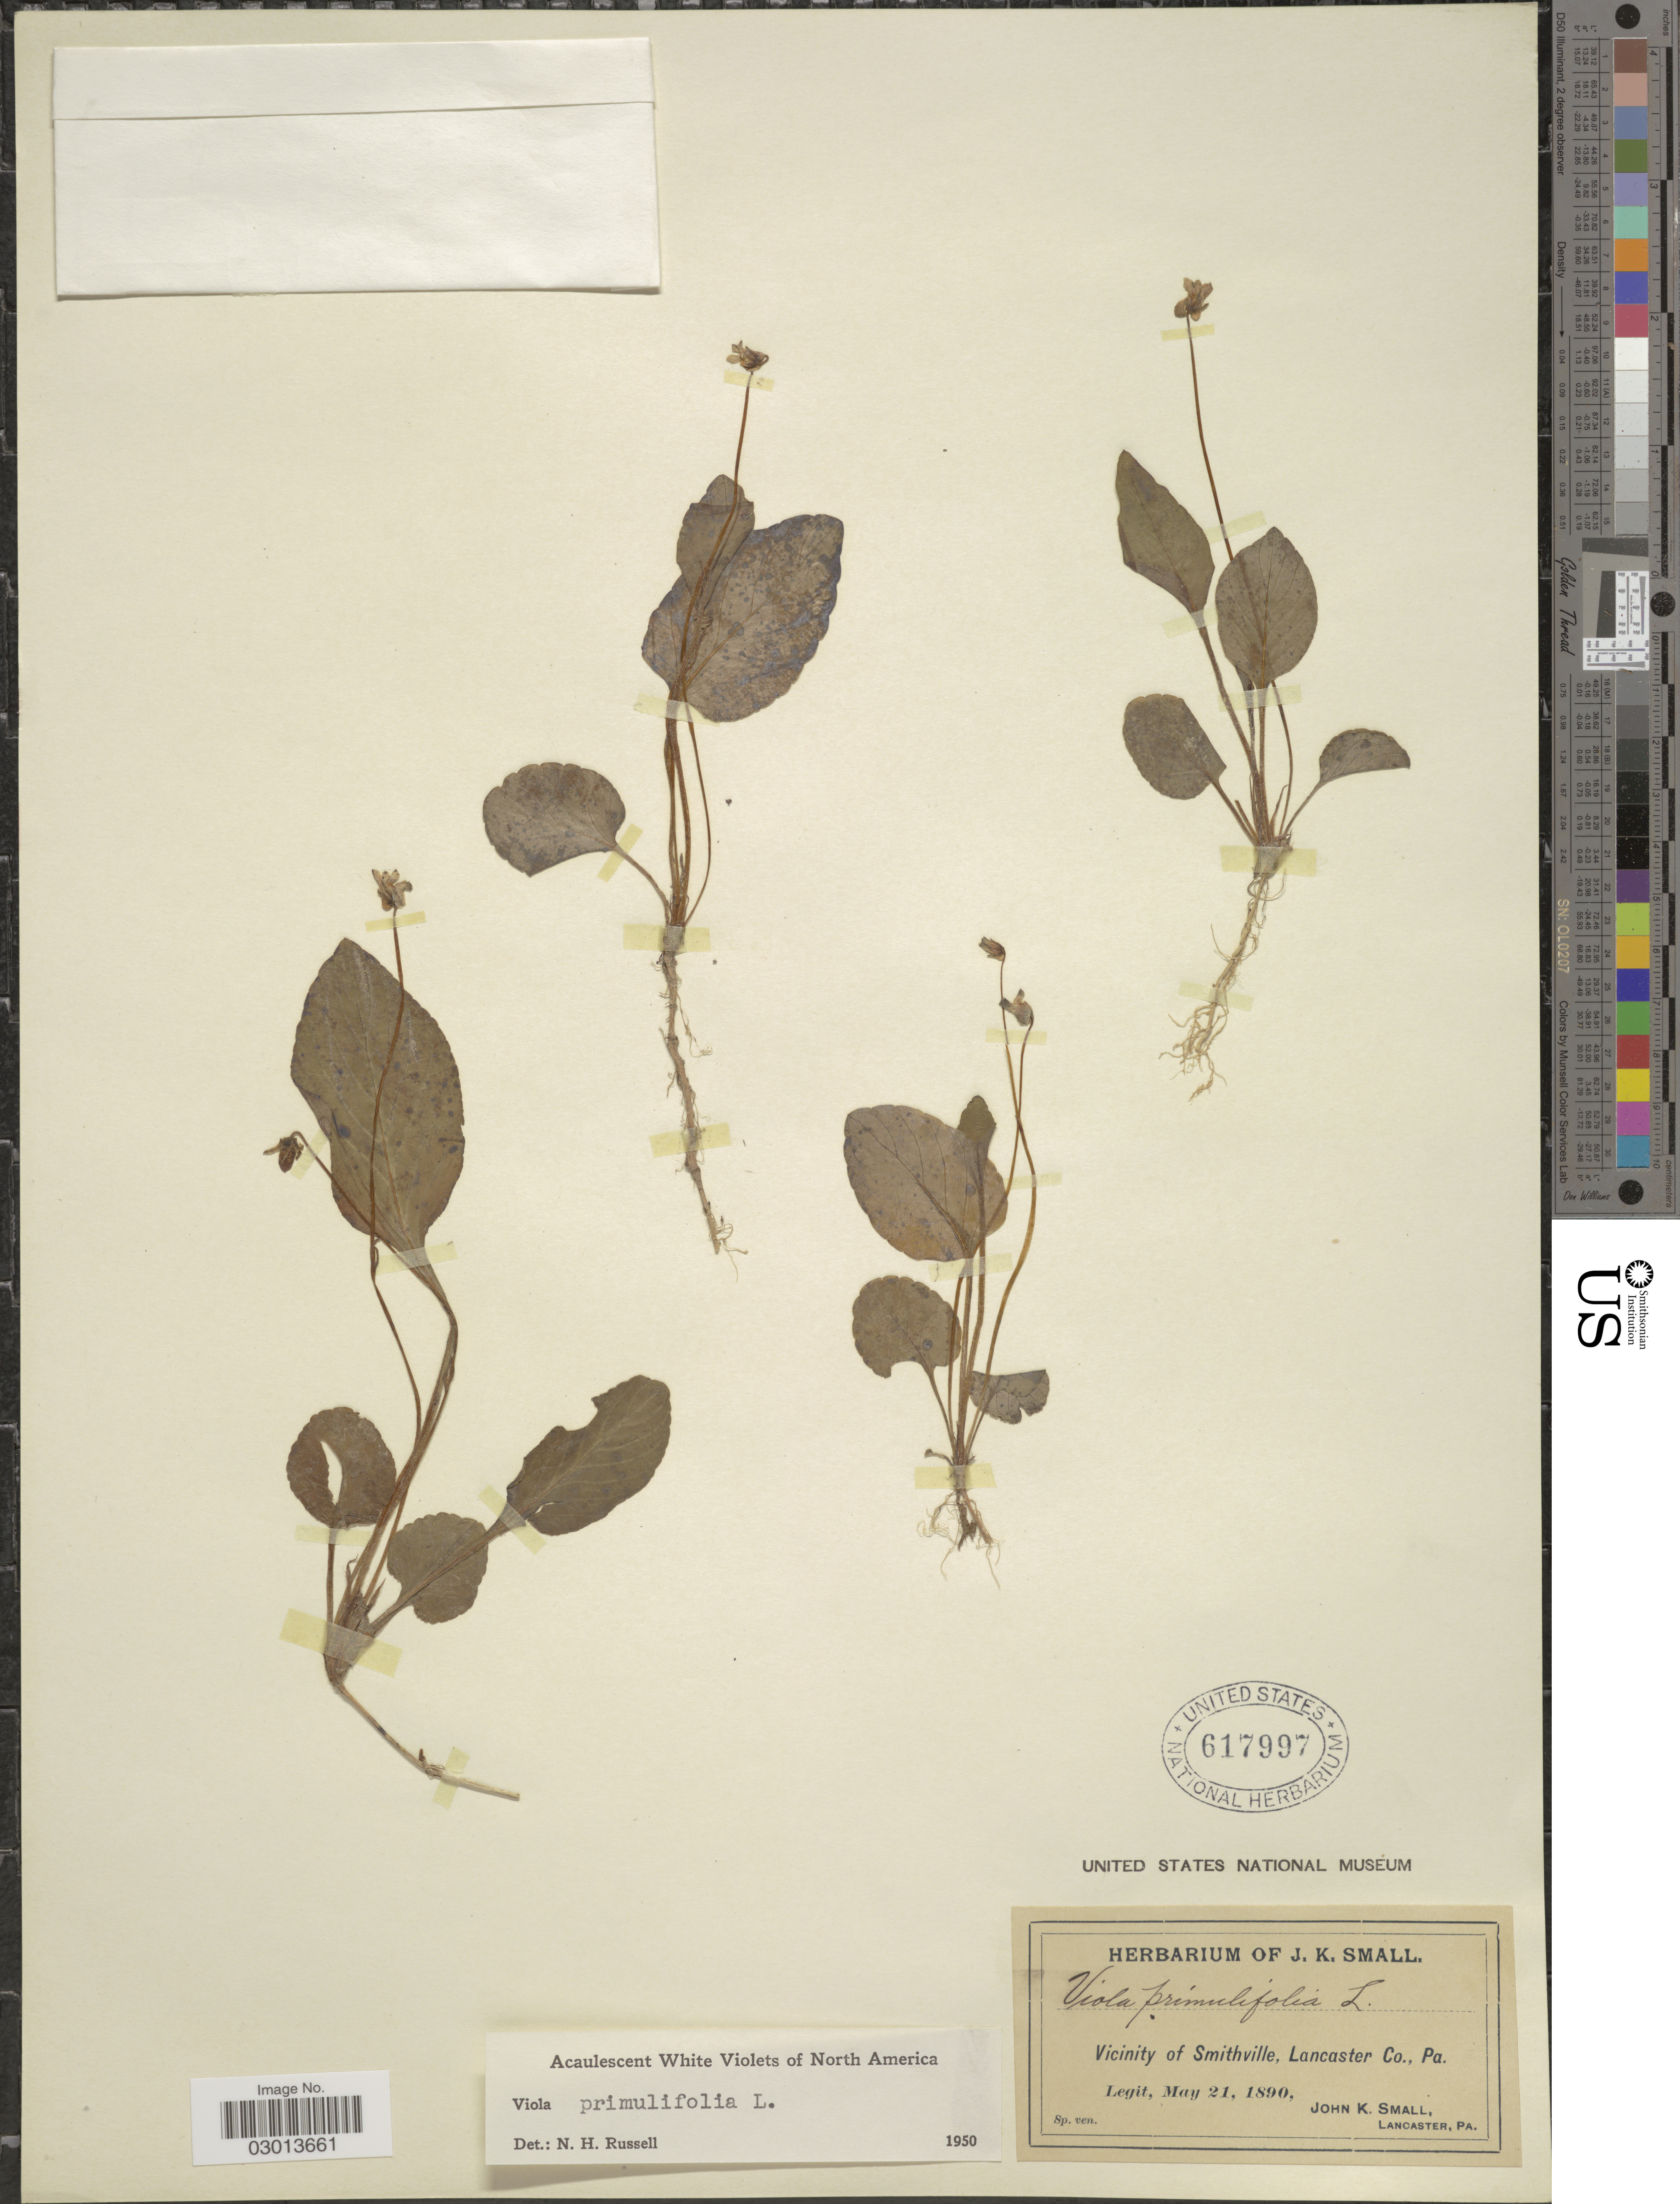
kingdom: Plantae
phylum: Tracheophyta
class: Magnoliopsida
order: Malpighiales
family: Violaceae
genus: Viola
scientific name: Viola primulifolia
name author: L.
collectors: J. K. Small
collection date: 1890-05-21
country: United States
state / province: Pennsylvania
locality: Vicinity of Smithville, Lancaster Co., Pa.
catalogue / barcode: US 617997